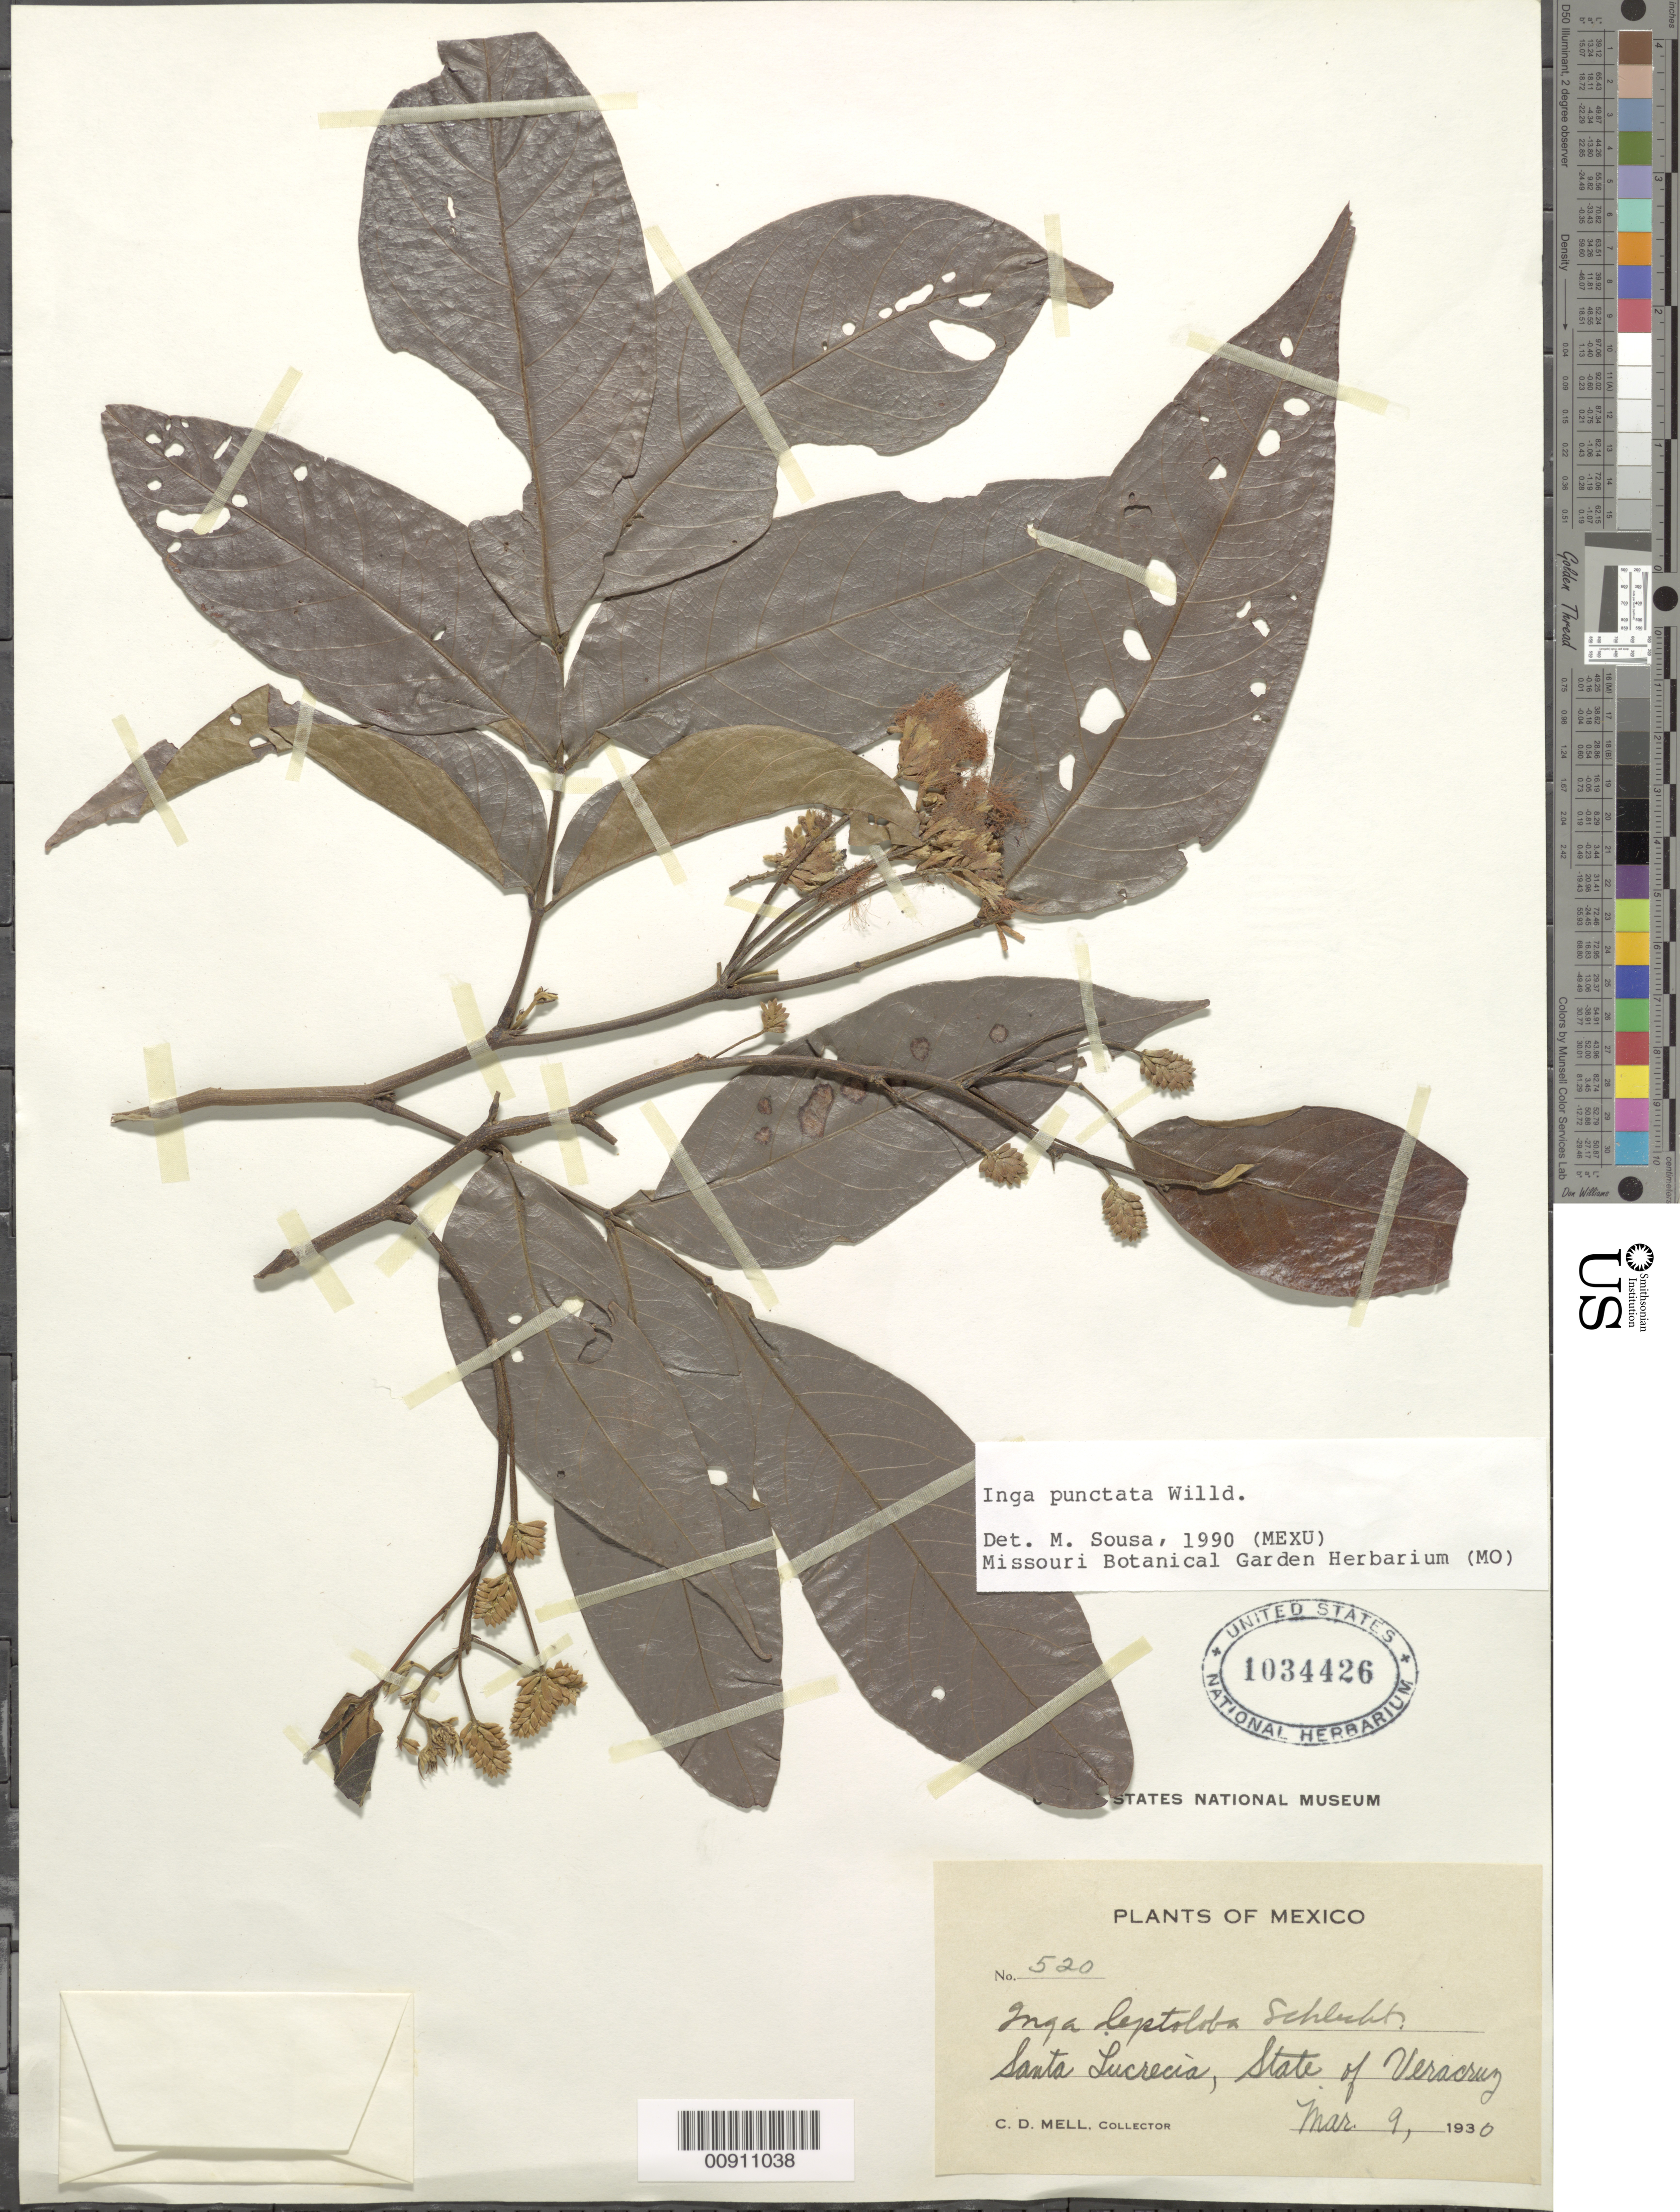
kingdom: Plantae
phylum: Tracheophyta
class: Magnoliopsida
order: Fabales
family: Fabaceae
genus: Inga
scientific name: Inga punctata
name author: Willd.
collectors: C. D. Mell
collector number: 520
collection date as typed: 09 Mar 1930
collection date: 1930-03-09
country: Mexico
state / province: Veracruz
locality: Santa Lucrecia, State of Veracruz.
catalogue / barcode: US 1034426